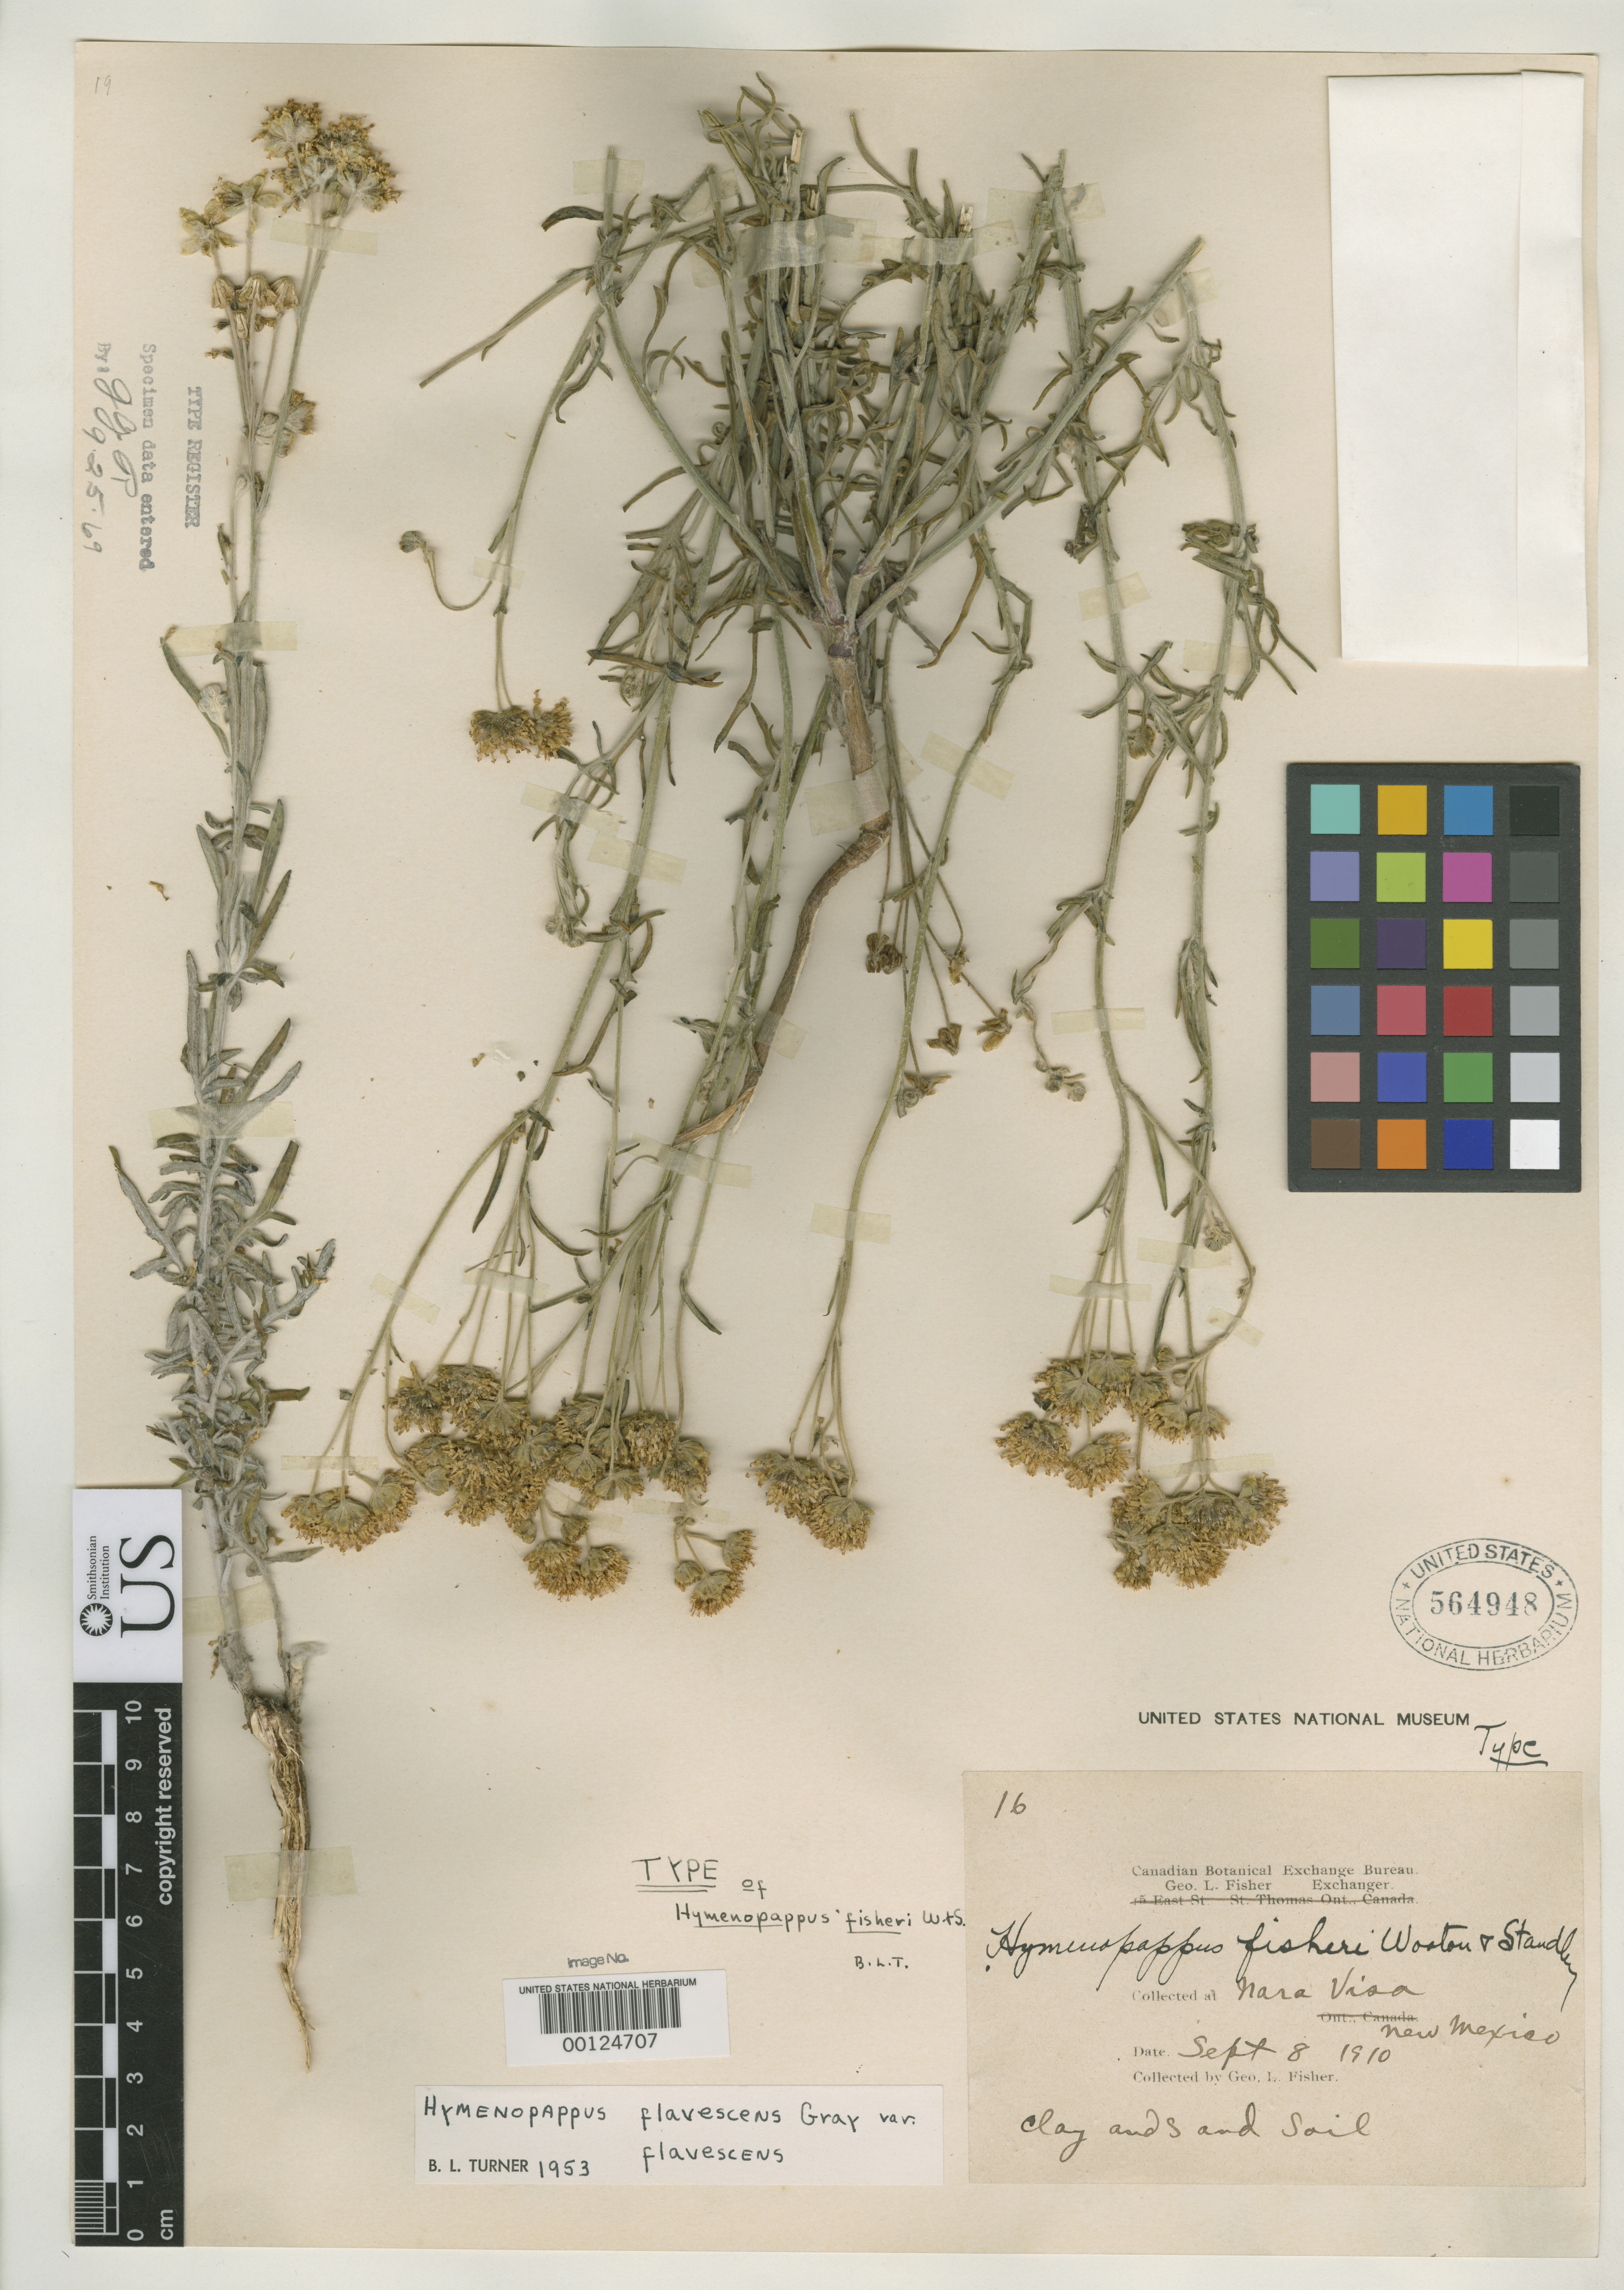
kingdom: Plantae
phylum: Tracheophyta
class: Magnoliopsida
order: Asterales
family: Asteraceae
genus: Hymenopappus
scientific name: Hymenopappus fisheri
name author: Wooton & Standl.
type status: Holotype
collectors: G. L. Fisher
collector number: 16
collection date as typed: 08 Sep 1910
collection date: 1910-09-08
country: United States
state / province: New Mexico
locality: Near Nara Visa.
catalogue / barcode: US 564948